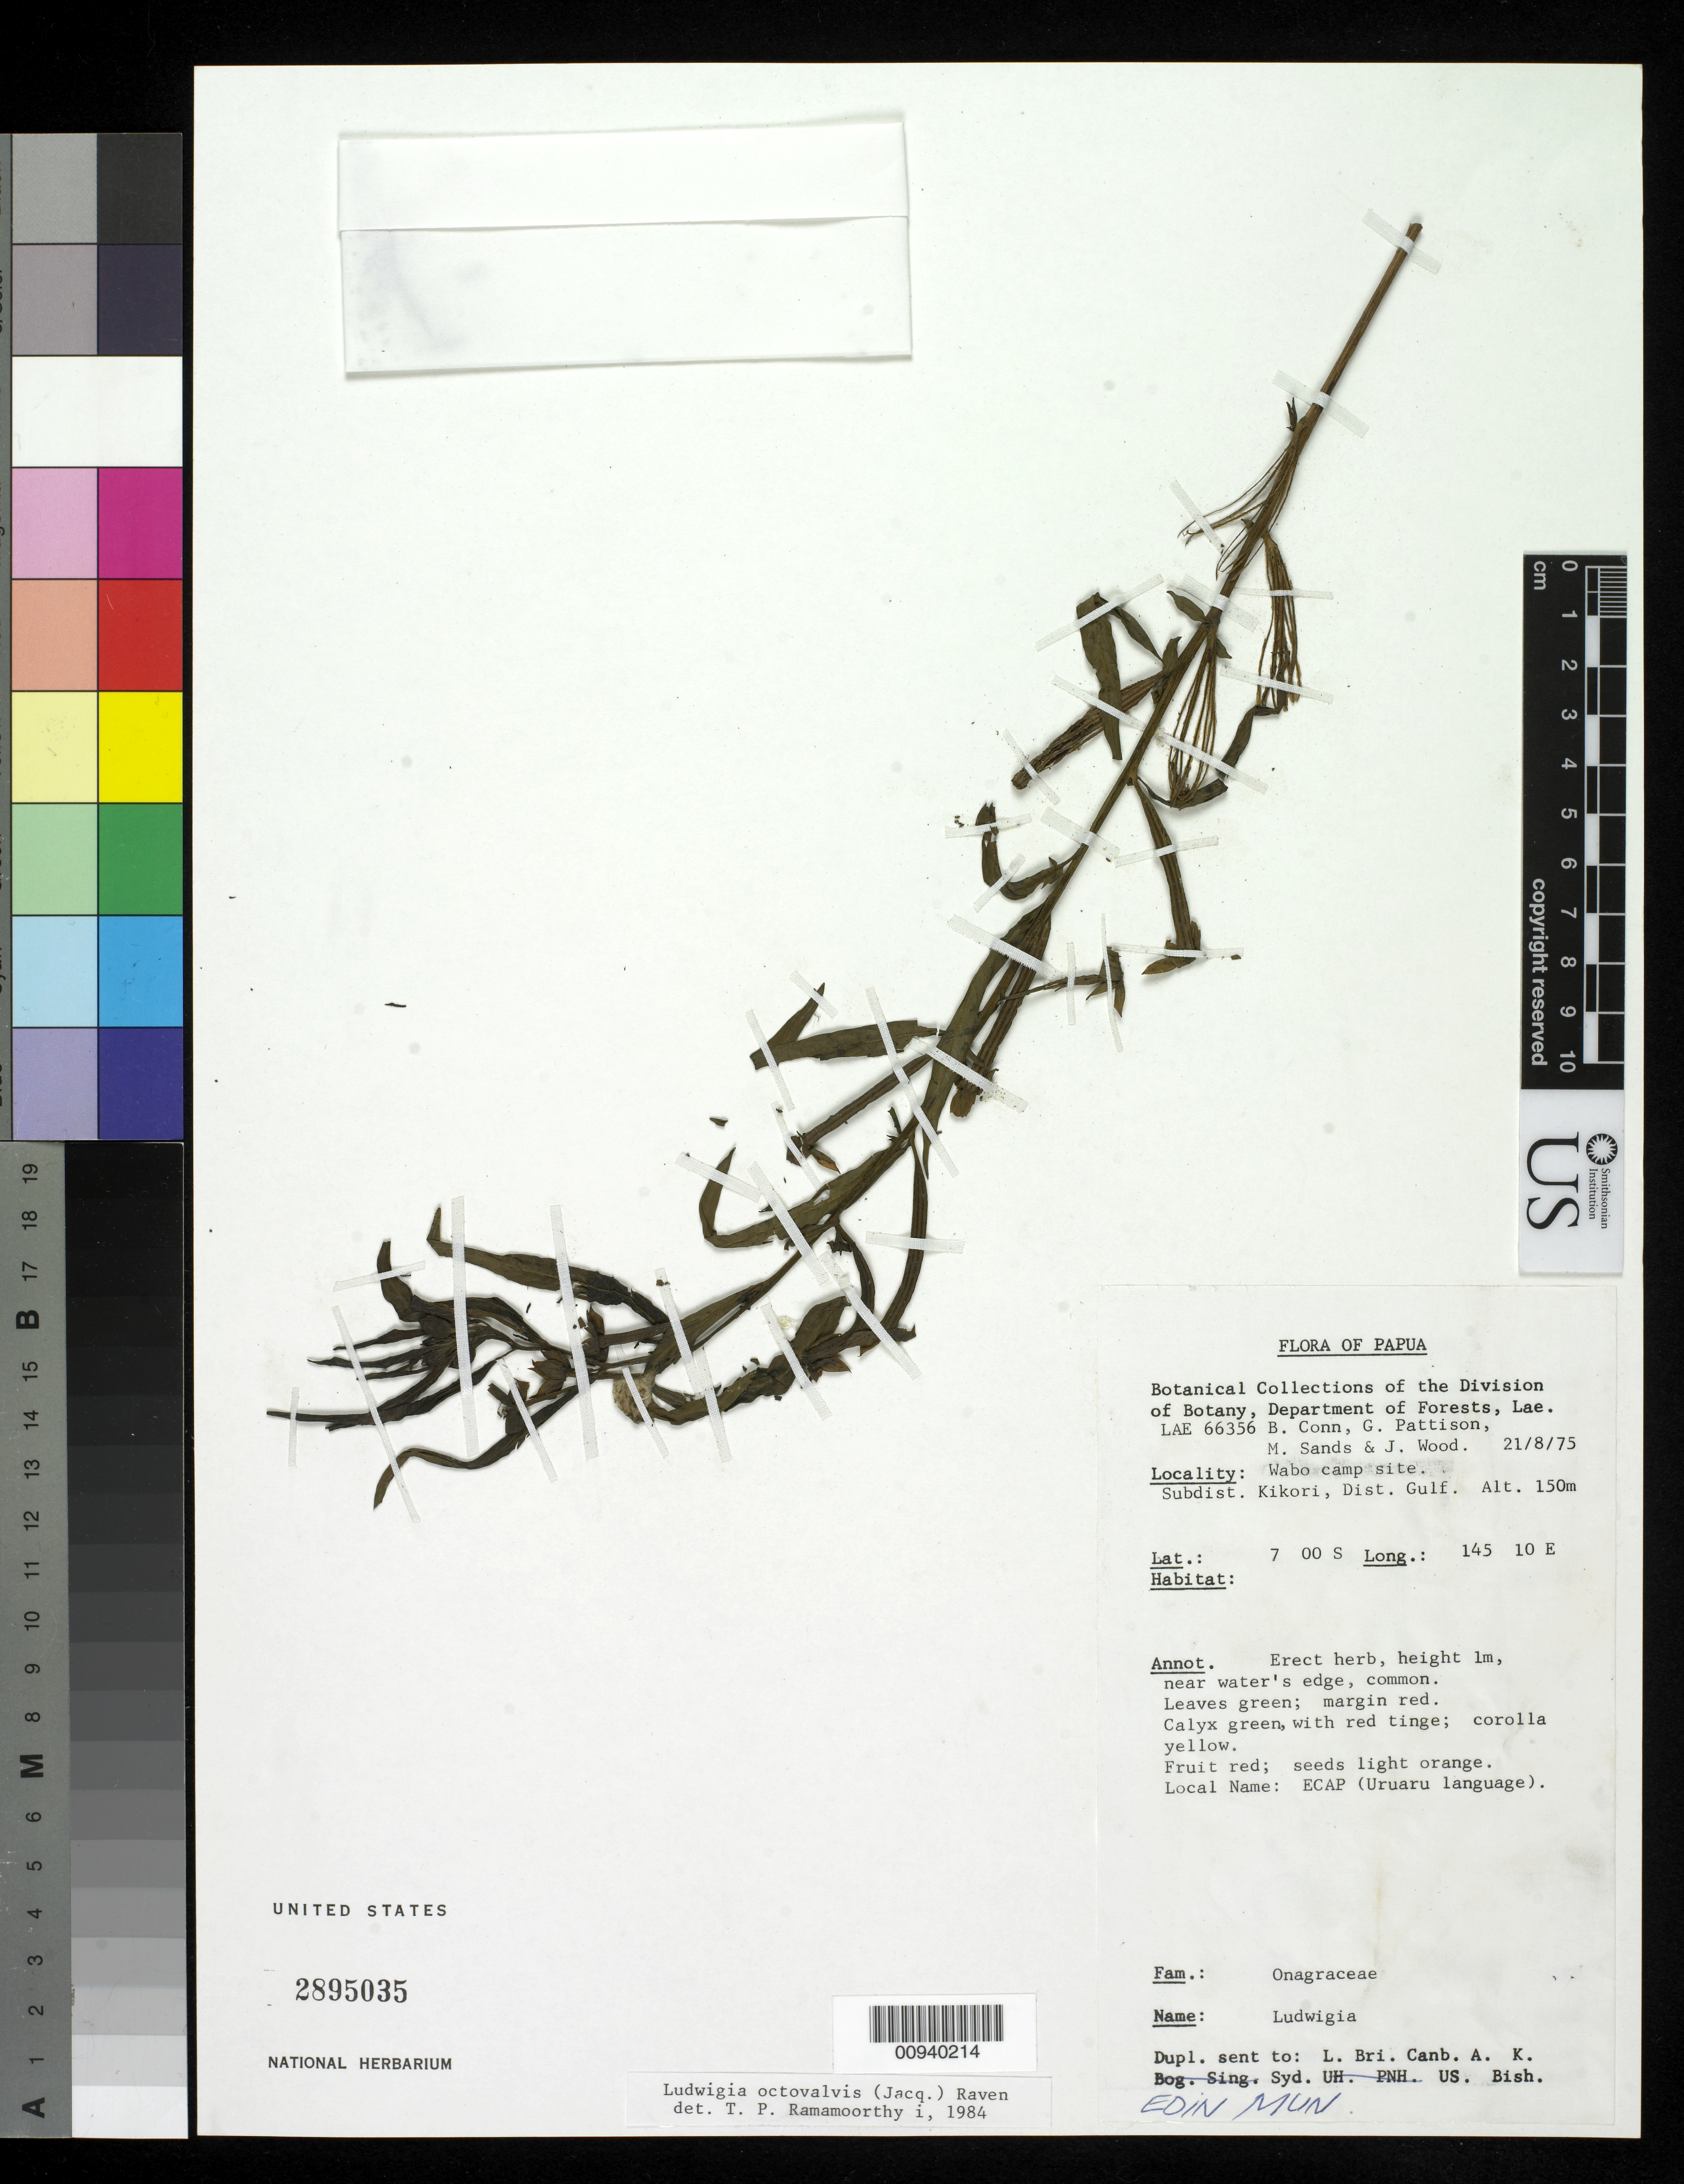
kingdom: Plantae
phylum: Tracheophyta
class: Magnoliopsida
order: Myrtales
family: Onagraceae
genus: Ludwigia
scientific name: Ludwigia octovalvis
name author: (Jacq.) P.H. Raven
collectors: -. Conn, G. Pattison, M. Sands & J. Woods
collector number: LAE 66356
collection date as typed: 21 Aug 1975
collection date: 1975-08-21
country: Papua New Guinea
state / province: Gulf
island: New Guinea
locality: Wabo camp site, Subdist. Kikori.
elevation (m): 150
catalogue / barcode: US 2895035